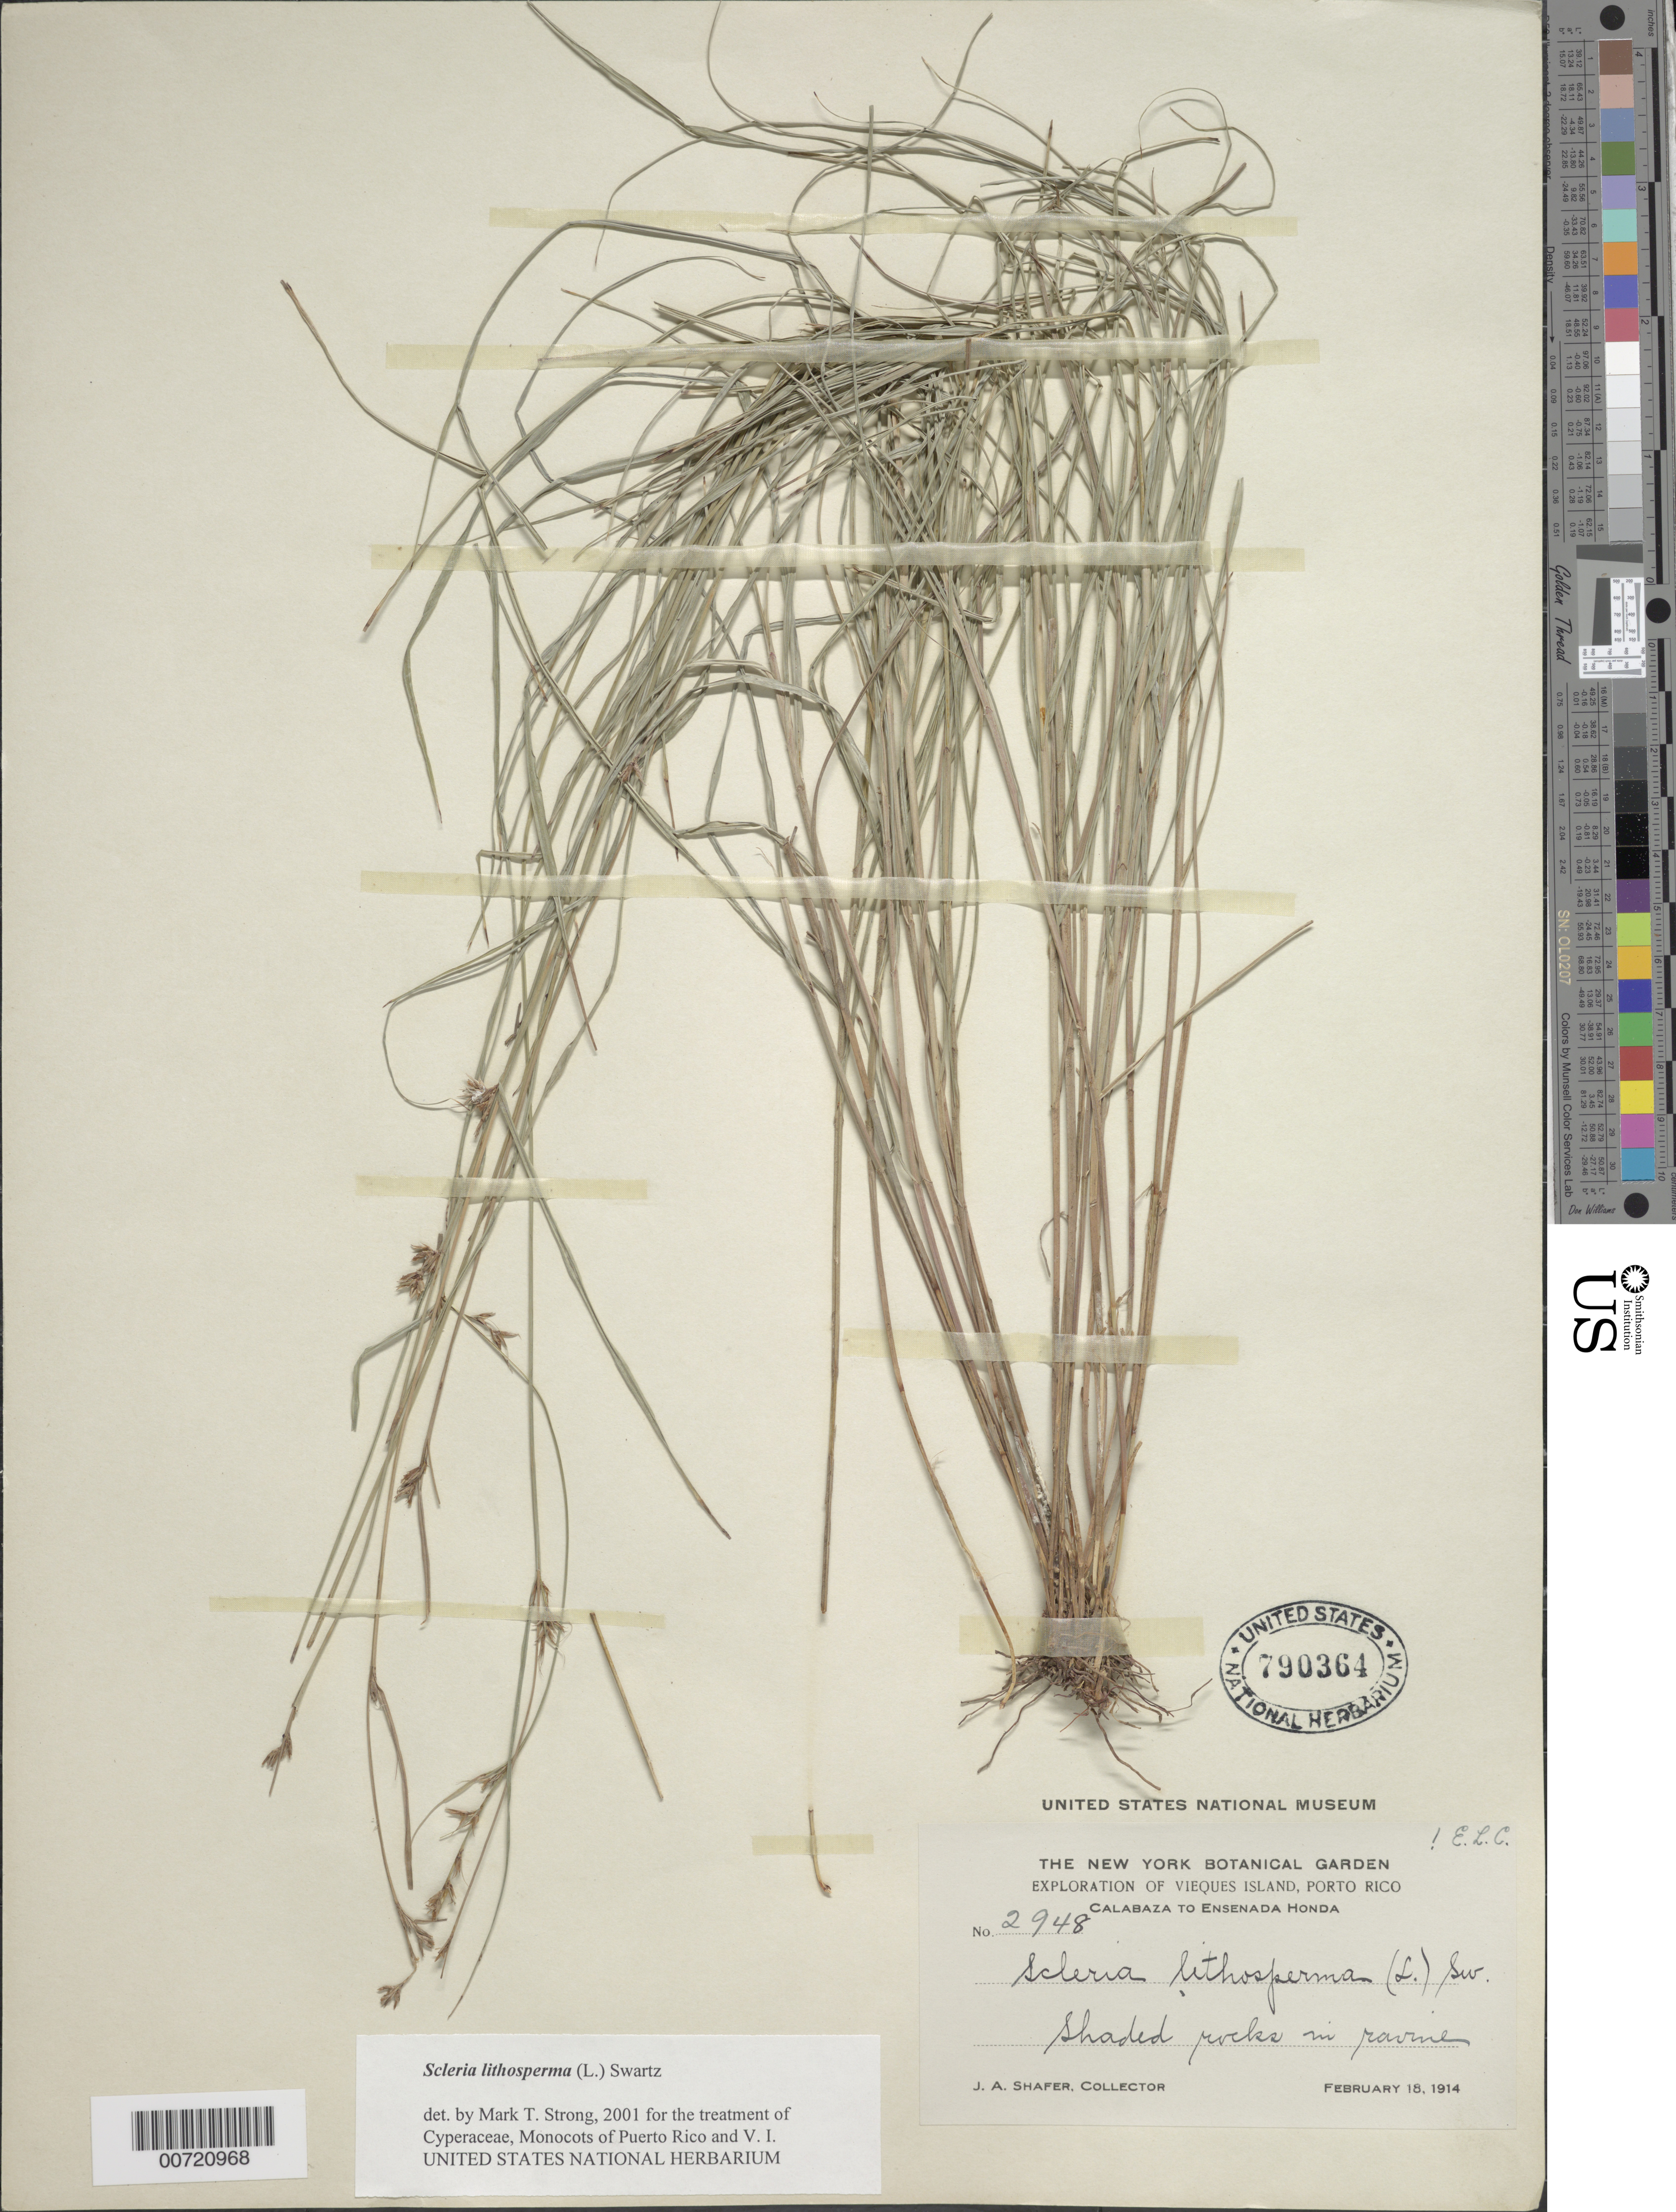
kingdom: Plantae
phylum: Tracheophyta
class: Liliopsida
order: Poales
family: Cyperaceae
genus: Scleria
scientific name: Scleria lithosperma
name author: (L.) Sw.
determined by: Strong, M. T., (US), Smithsonian Institution - National Museum of Natural History (UNITED STATES)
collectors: J. A. Shafer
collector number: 2948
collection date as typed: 18 Feb 1914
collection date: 1914-02-18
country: Puerto Rico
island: Vieques I.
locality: Vieques Island: Calabaza to Ensenada Honda.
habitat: Shaded rocks in ravine.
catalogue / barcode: US 790364